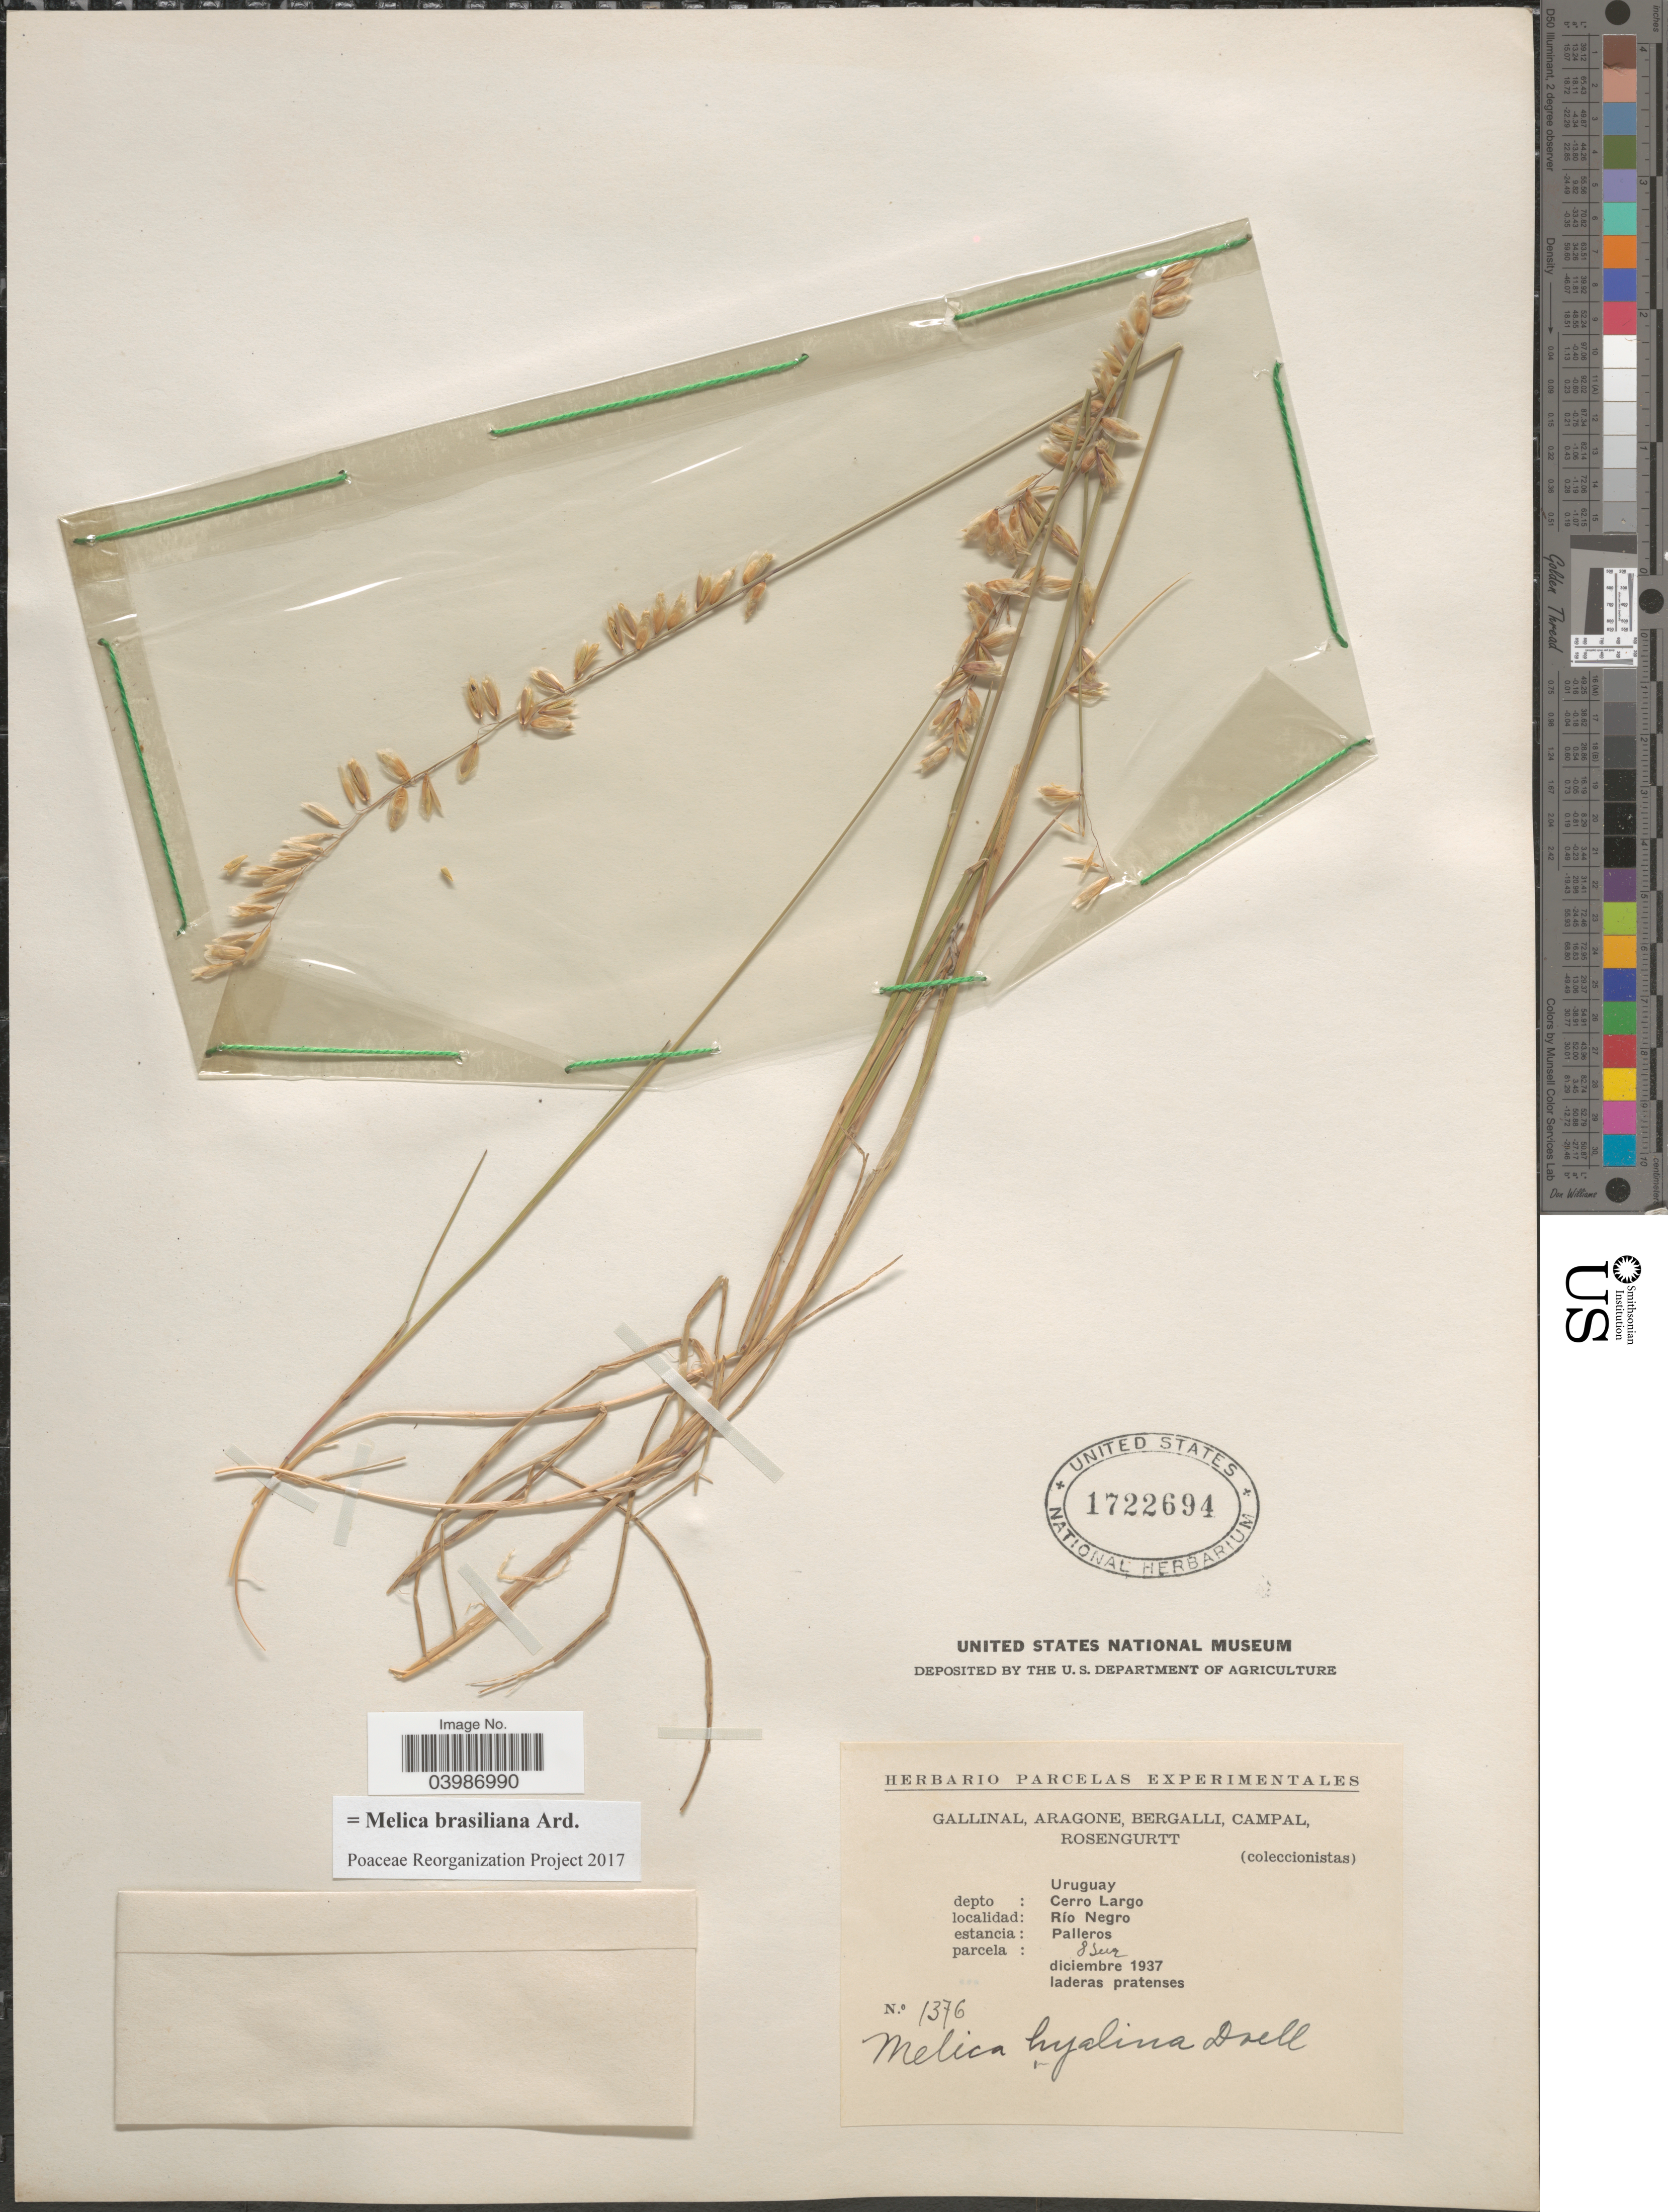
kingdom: Plantae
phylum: Tracheophyta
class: Liliopsida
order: Poales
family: Poaceae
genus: Melica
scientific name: Melica brasiliana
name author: Ard.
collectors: -. Gallinal, -- Aragone, -- Bergalli, -- Campal & Rosengurtt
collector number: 1376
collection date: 1937-12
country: Uruguay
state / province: Cerro Largo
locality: Depto: Cerro Largo. Río Negro. Estancia: Palleros. Parcela: 8 Sur.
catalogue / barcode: US 1722694